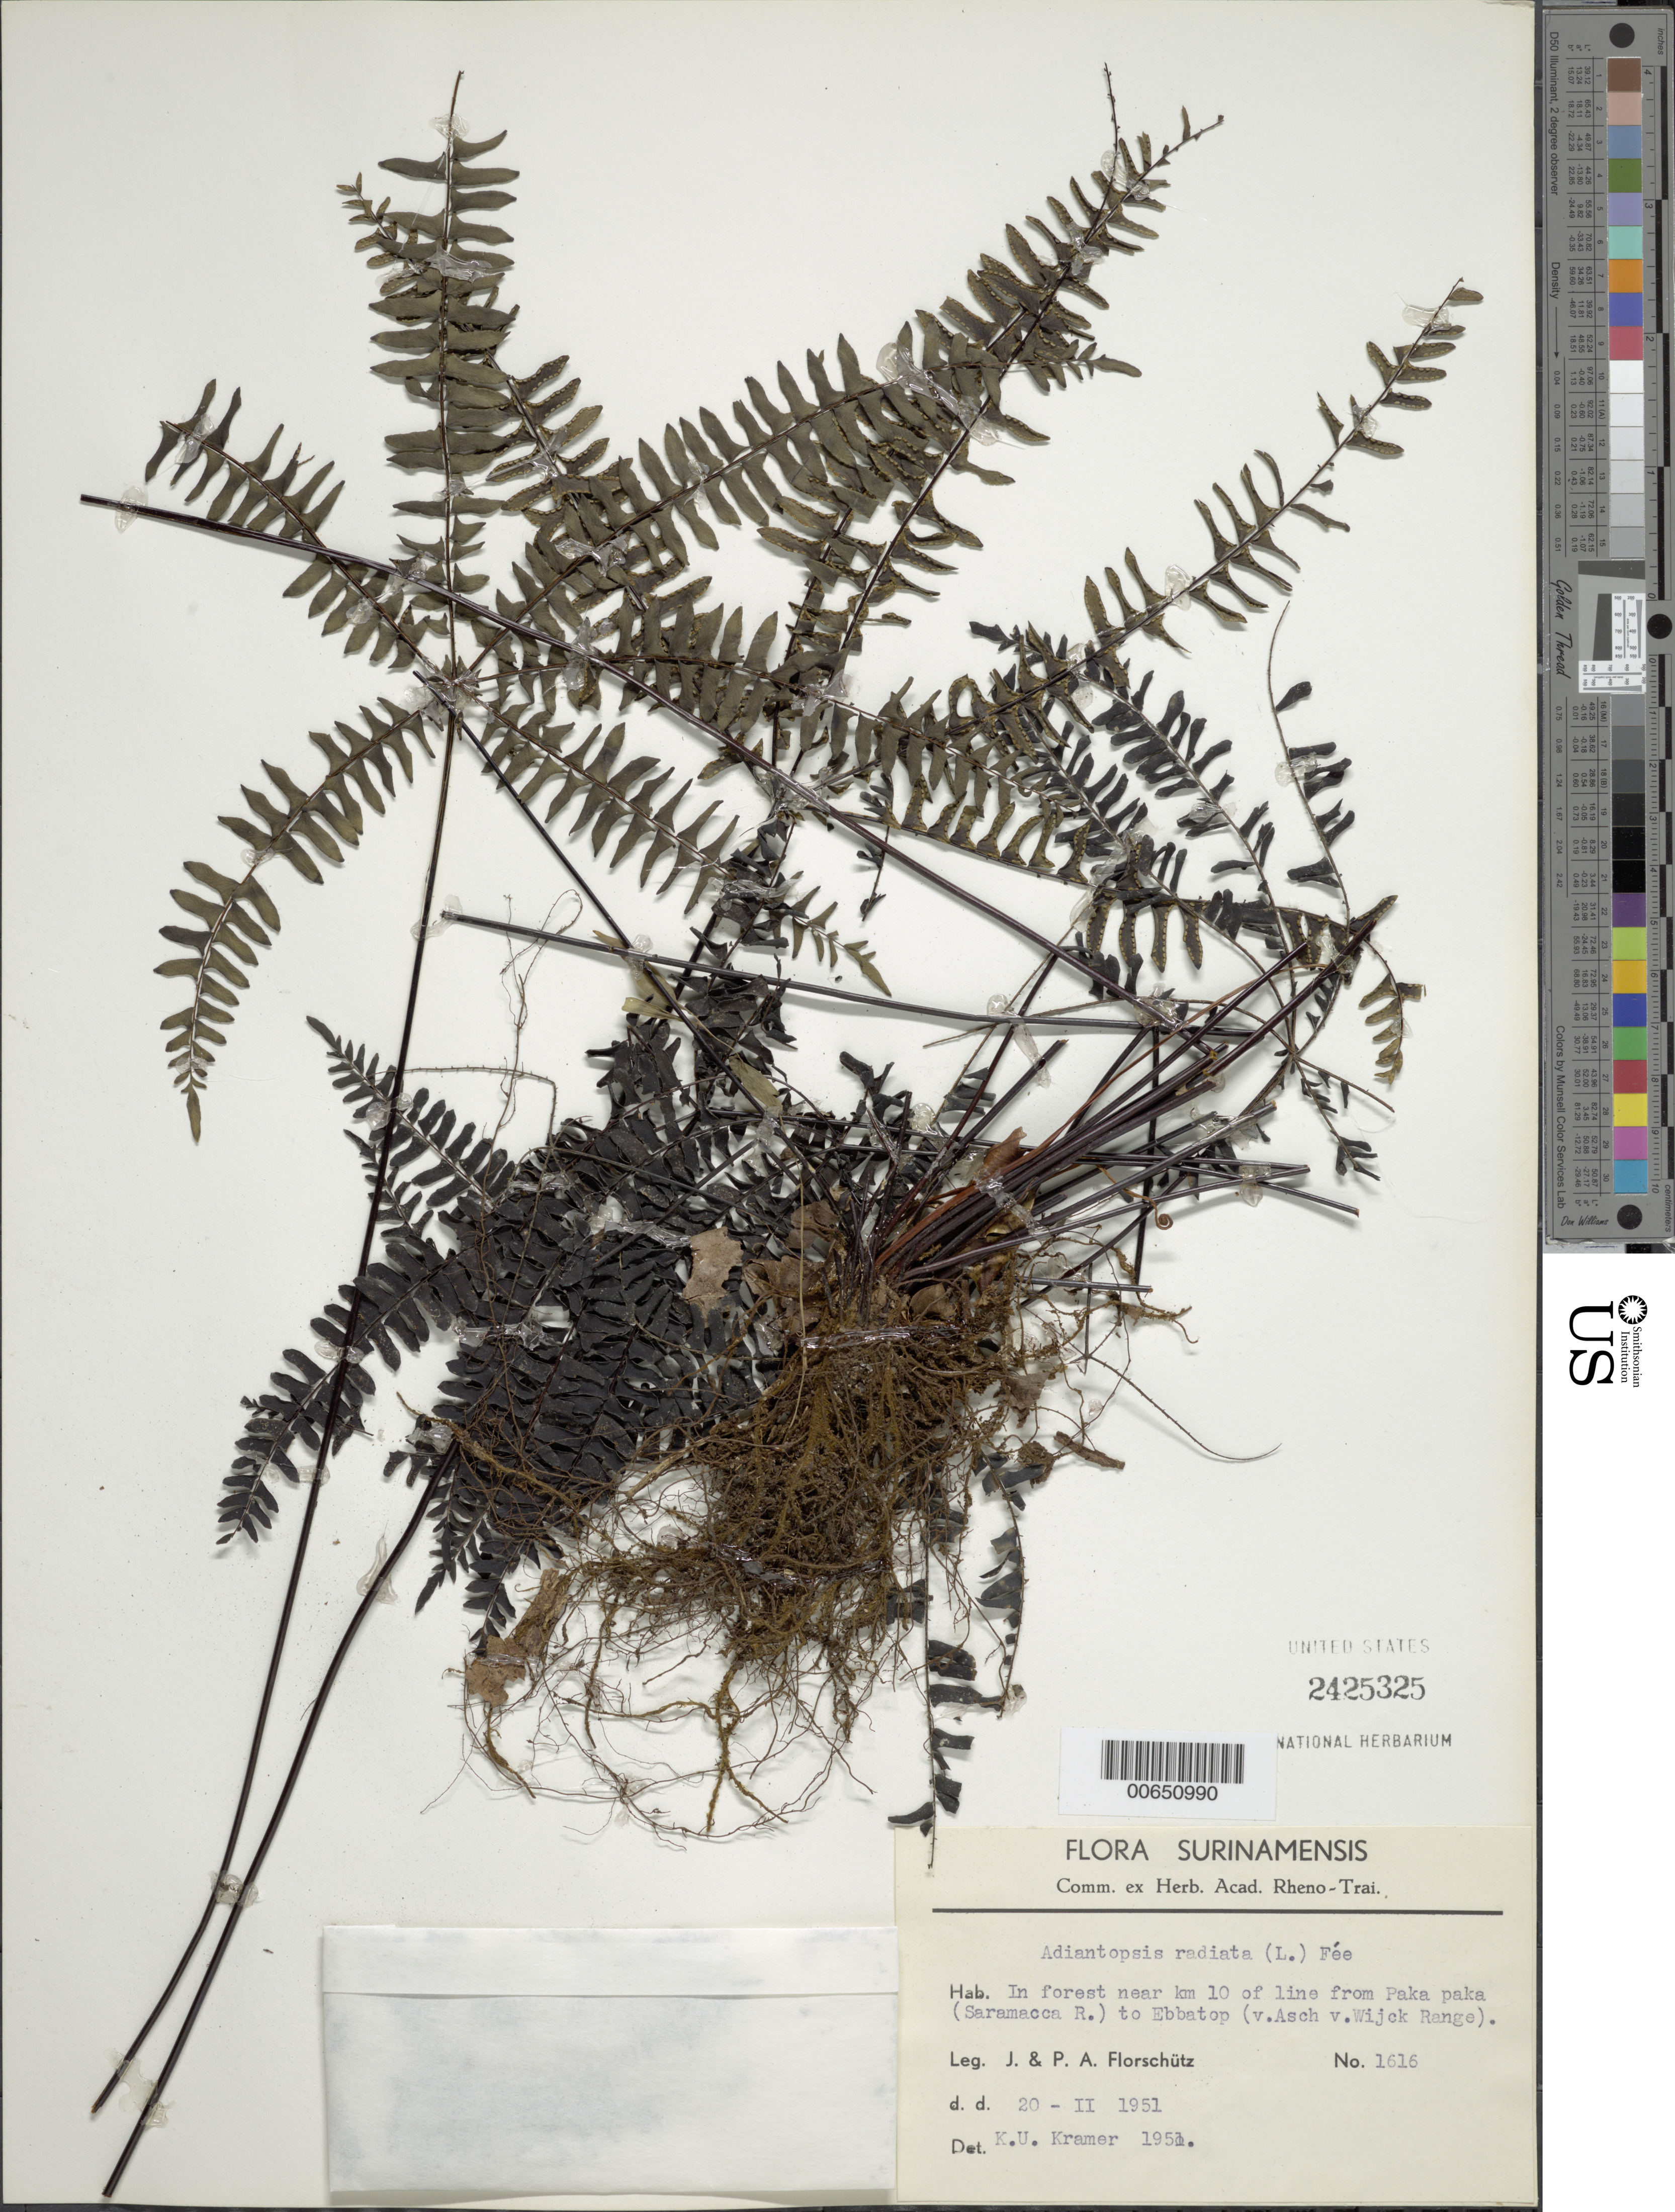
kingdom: Plantae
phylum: Tracheophyta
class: Polypodiopsida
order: Polypodiales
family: Pteridaceae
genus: Adiantopsis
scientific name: Adiantopsis radiata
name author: (L.) Fée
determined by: Kramer, K. U.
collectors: J. Florschütz-de Waard & P. Florschütz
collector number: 1616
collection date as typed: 20-Feb-51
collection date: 1951-02-20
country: Suriname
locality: Paka Paka ( Saramacca R.) trail to Ebbatop, van Asch van Wijk Range, ± km 10 on S slope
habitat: In forest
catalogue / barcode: US 2425325